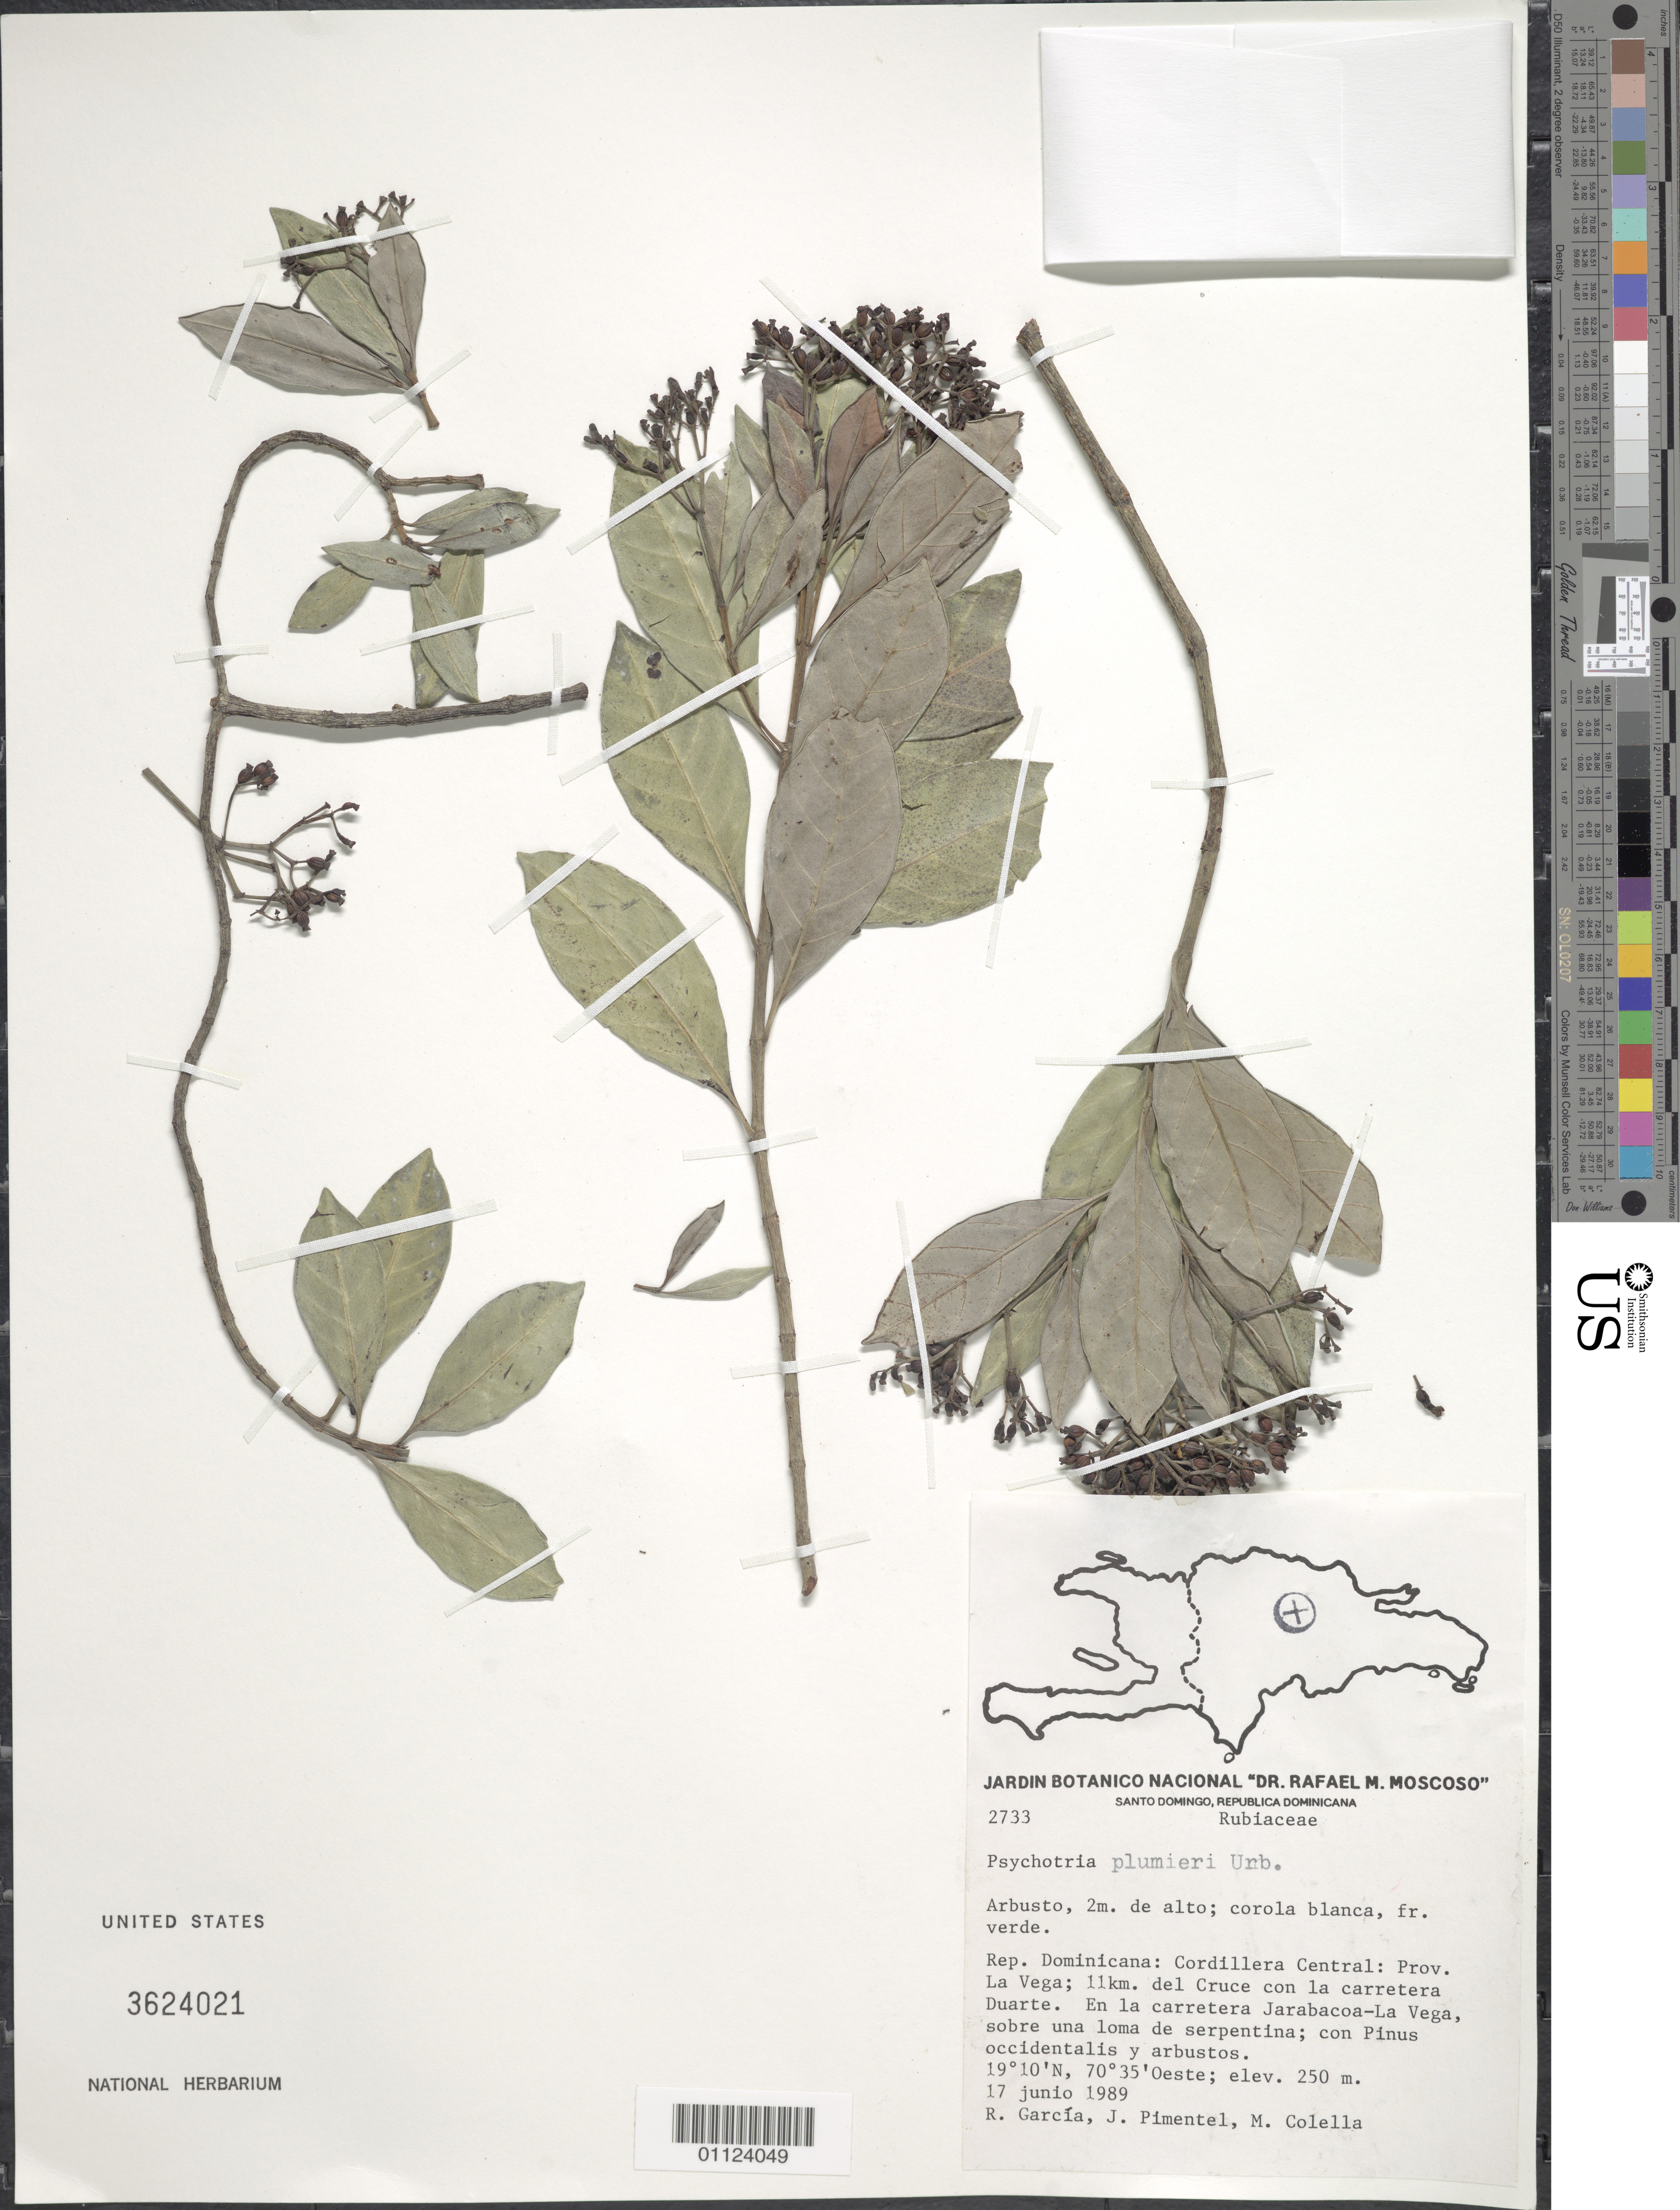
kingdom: Plantae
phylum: Tracheophyta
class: Magnoliopsida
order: Gentianales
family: Rubiaceae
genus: Psychotria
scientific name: Psychotria plumieri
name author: Urb.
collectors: R. G. García, J. Pimentel & M. Colella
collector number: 2733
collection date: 1989-06-17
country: Dominican Republic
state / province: La Vega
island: Hispaniola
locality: Cordillera Central, 11 km del Cruce con la carretera Duarte; en la carretera Jarabacoa-La Vega.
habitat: Sobre una loma de serpentina; con Pinus occidentalis y arbustos.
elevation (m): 250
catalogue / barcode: US 3624021